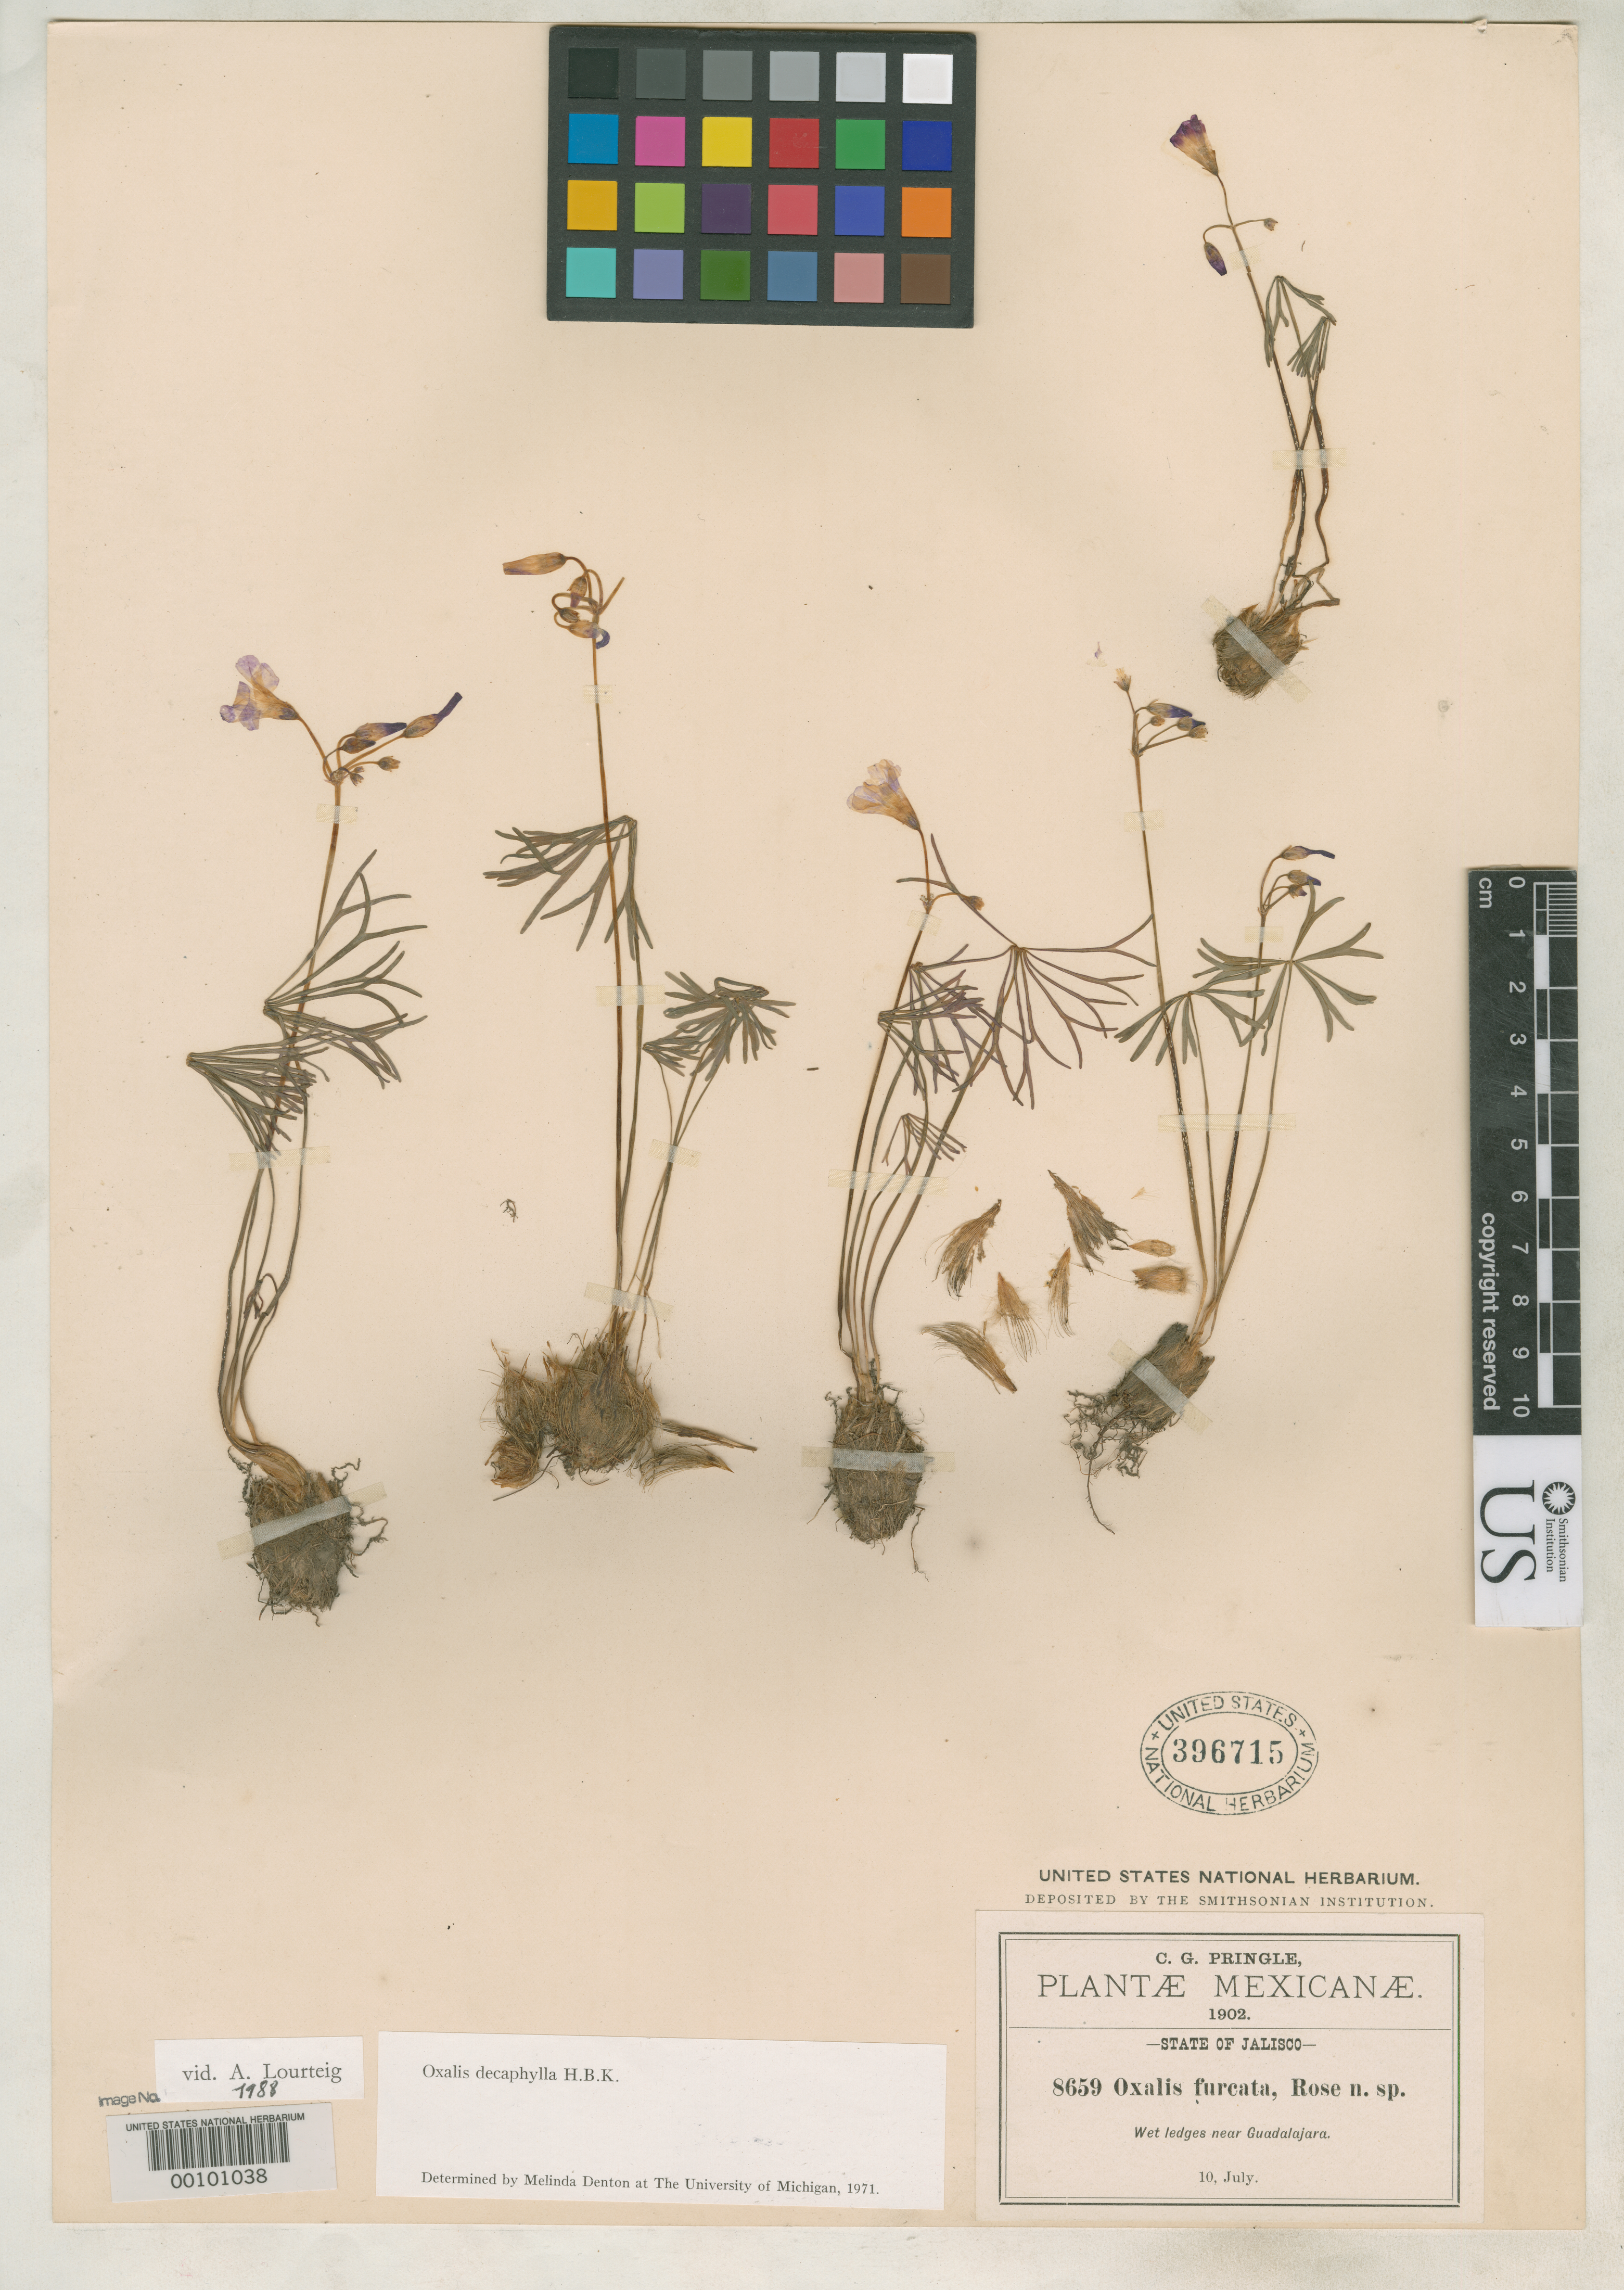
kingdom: Plantae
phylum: Tracheophyta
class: Magnoliopsida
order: Oxalidales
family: Oxalidaceae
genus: Ionoxalis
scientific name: Ionoxalis furcata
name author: Rose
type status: Holotype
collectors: C. G. Pringle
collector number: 8659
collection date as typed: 10 Jul 1902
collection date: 1902-07-10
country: Mexico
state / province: Jalisco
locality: Near Guadalajara.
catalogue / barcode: US 396715